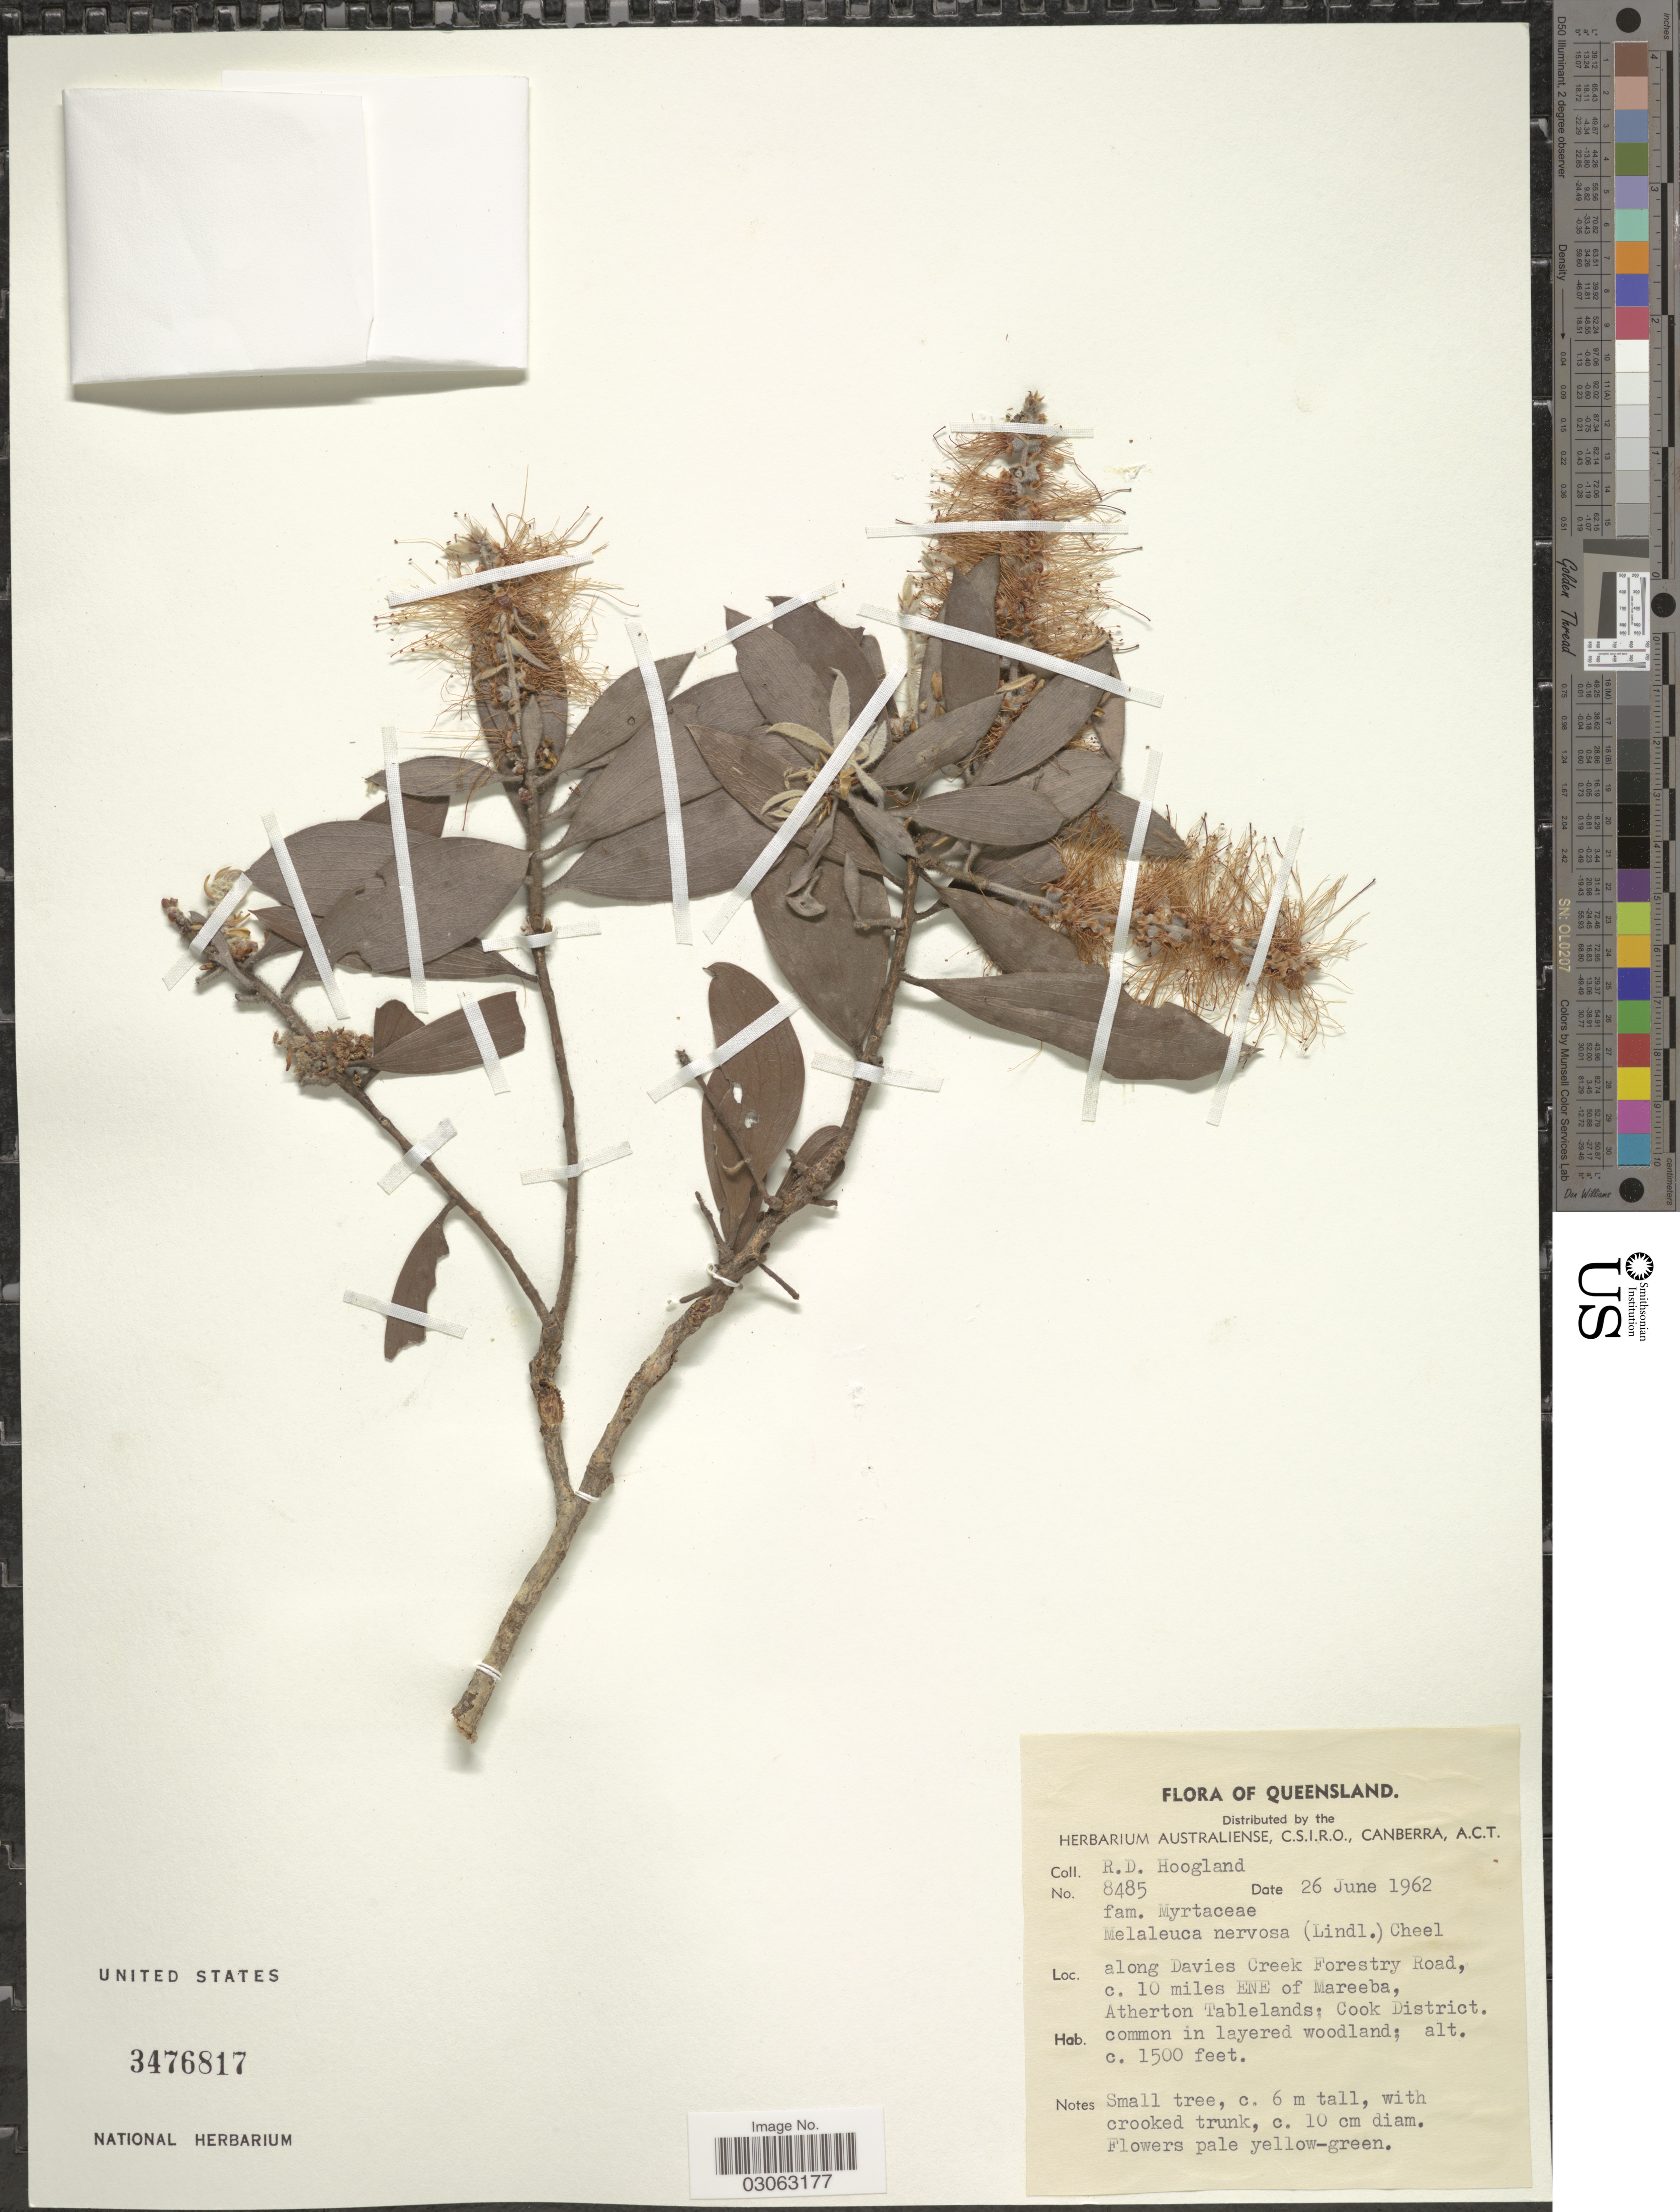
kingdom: Plantae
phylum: Tracheophyta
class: Magnoliopsida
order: Myrtales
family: Myrtaceae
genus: Melaleuca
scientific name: Melaleuca nervosa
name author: (Lindl.) Cheel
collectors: R. D. Hoogland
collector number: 8485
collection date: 1962-06-26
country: Australia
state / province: Queensland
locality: Along Davies Creek Forestry Road, c. 10 miles ENE of Mareeba, Atherton Tablelands; Cook District.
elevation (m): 457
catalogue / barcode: US 3476817